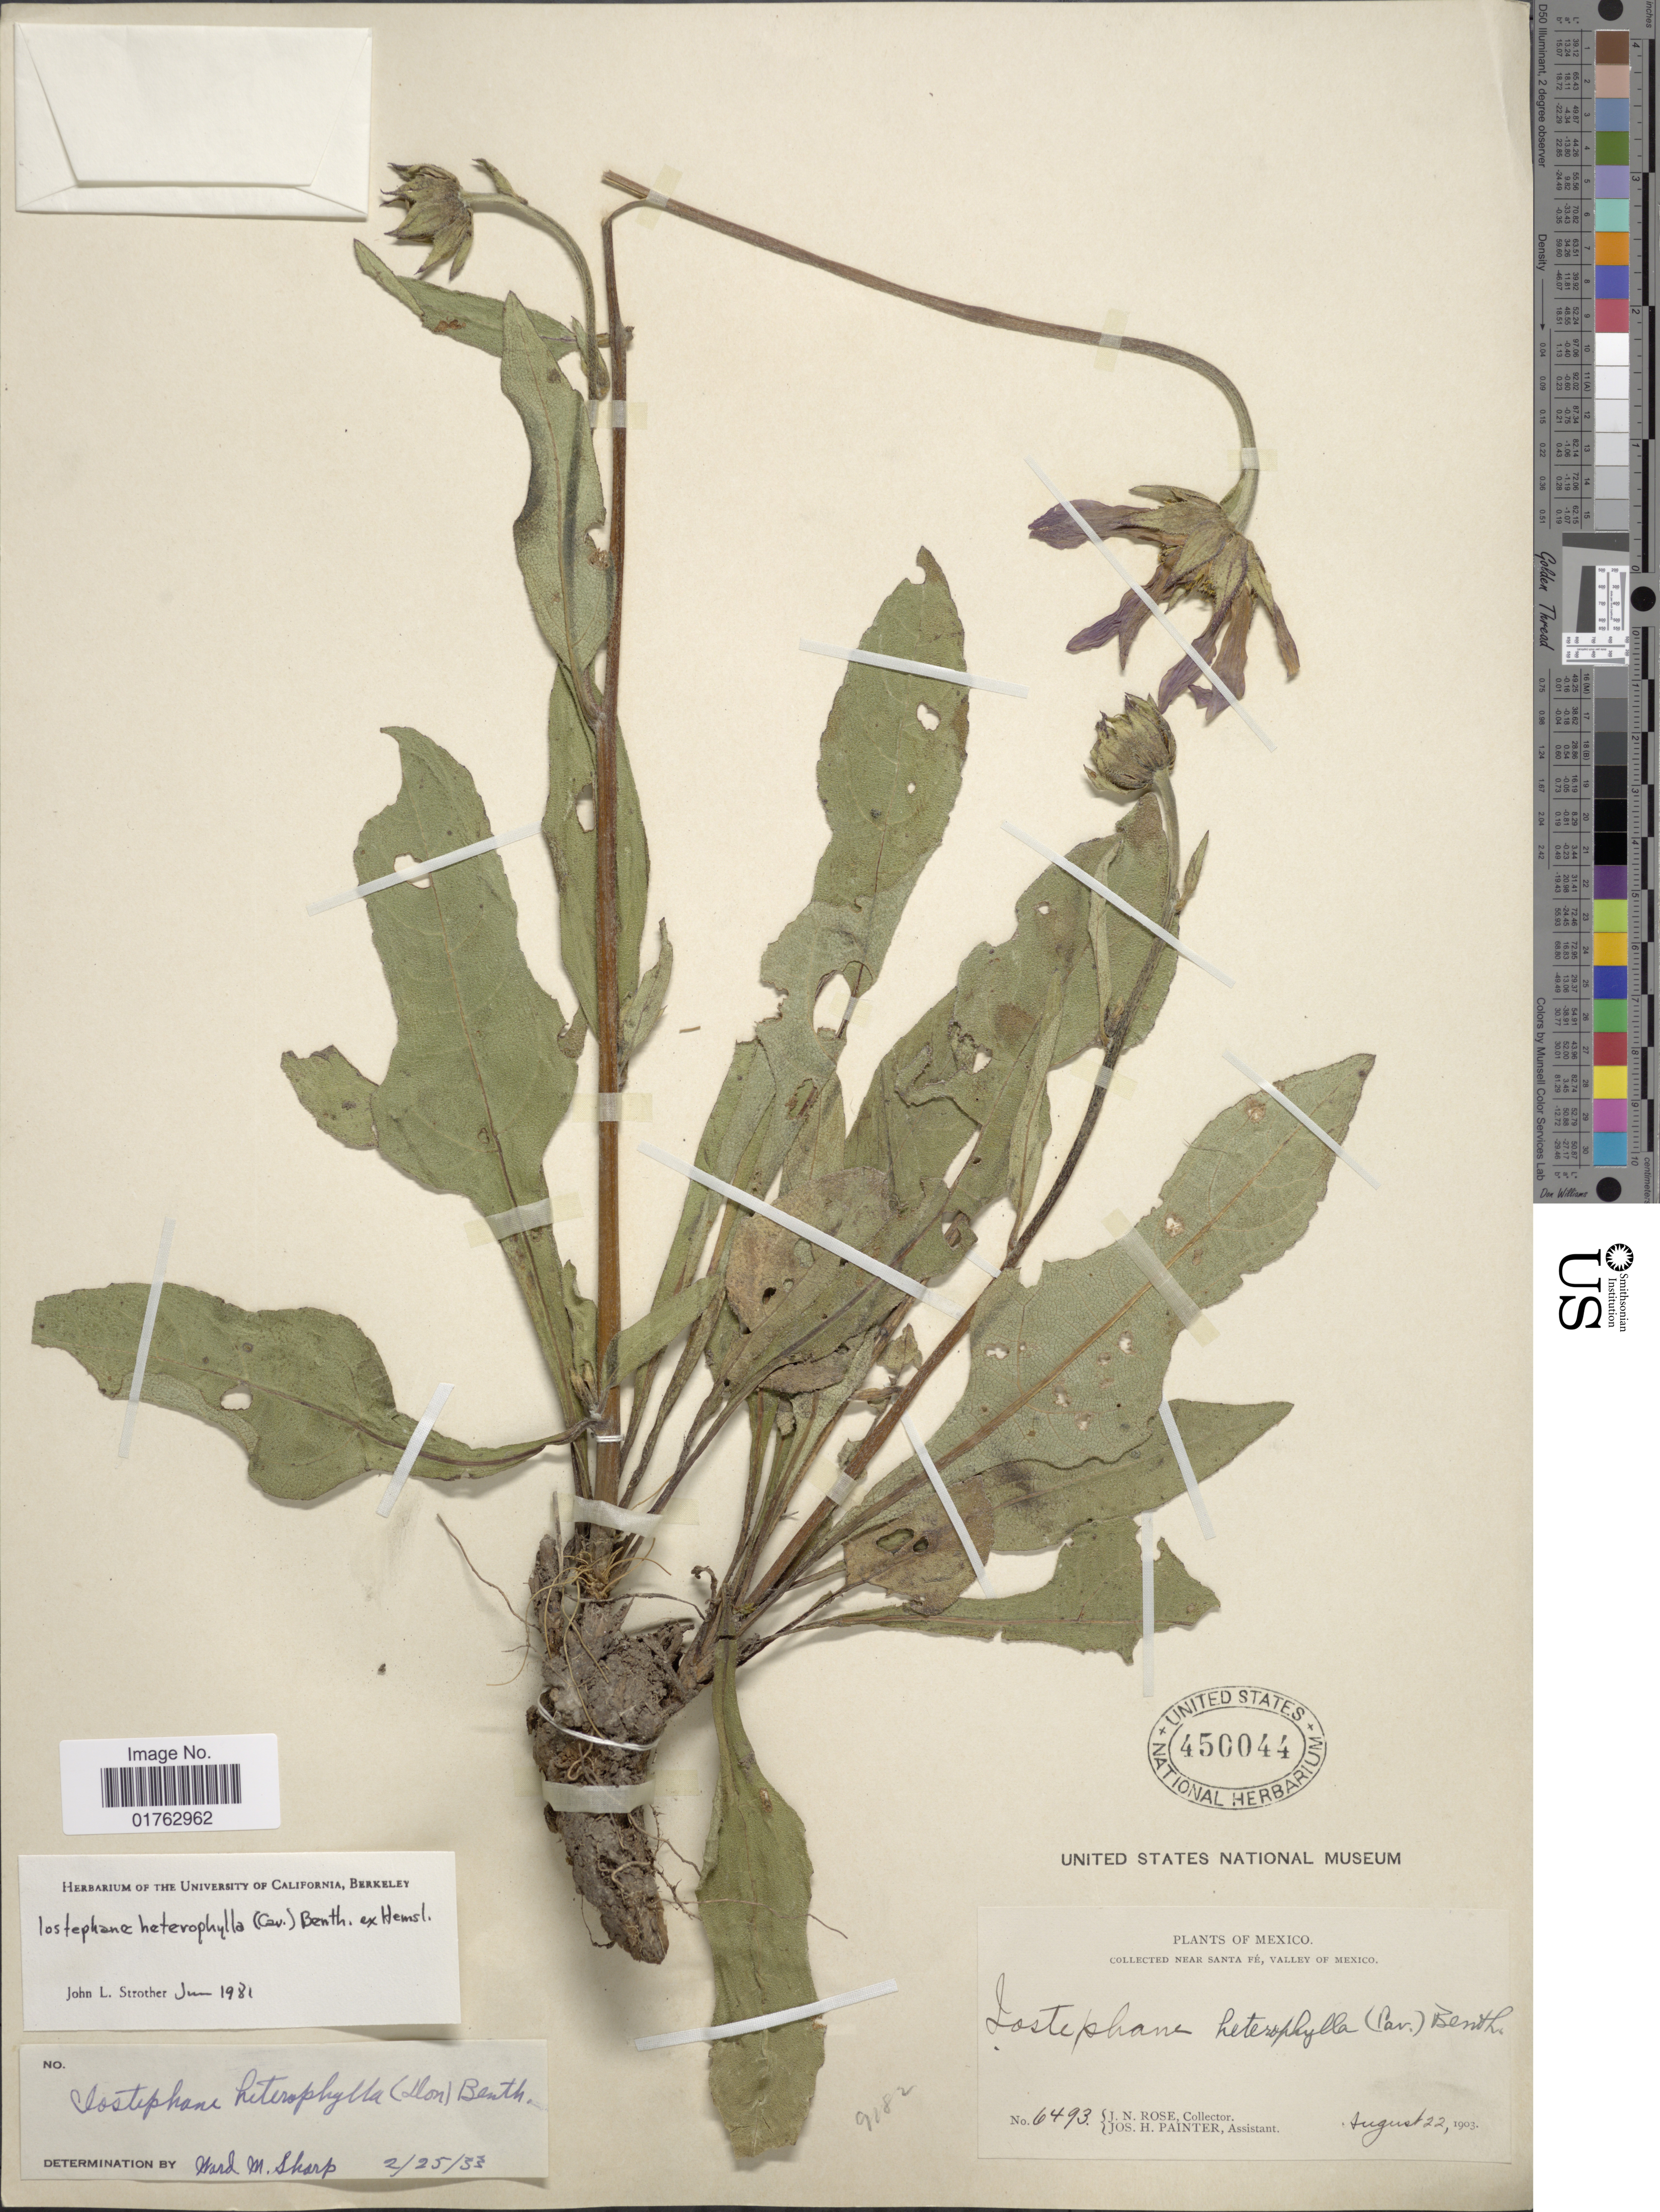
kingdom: Plantae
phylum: Tracheophyta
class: Magnoliopsida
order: Asterales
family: Asteraceae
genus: Iostephane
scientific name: Iostephane heterophylla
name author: (Cav.) Benth. ex Hemsl.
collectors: J. N. Rose & J. H. Painter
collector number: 6493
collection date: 1903-08-22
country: Mexico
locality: Near Santa Fe, Valley of Mexico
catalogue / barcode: US 450044